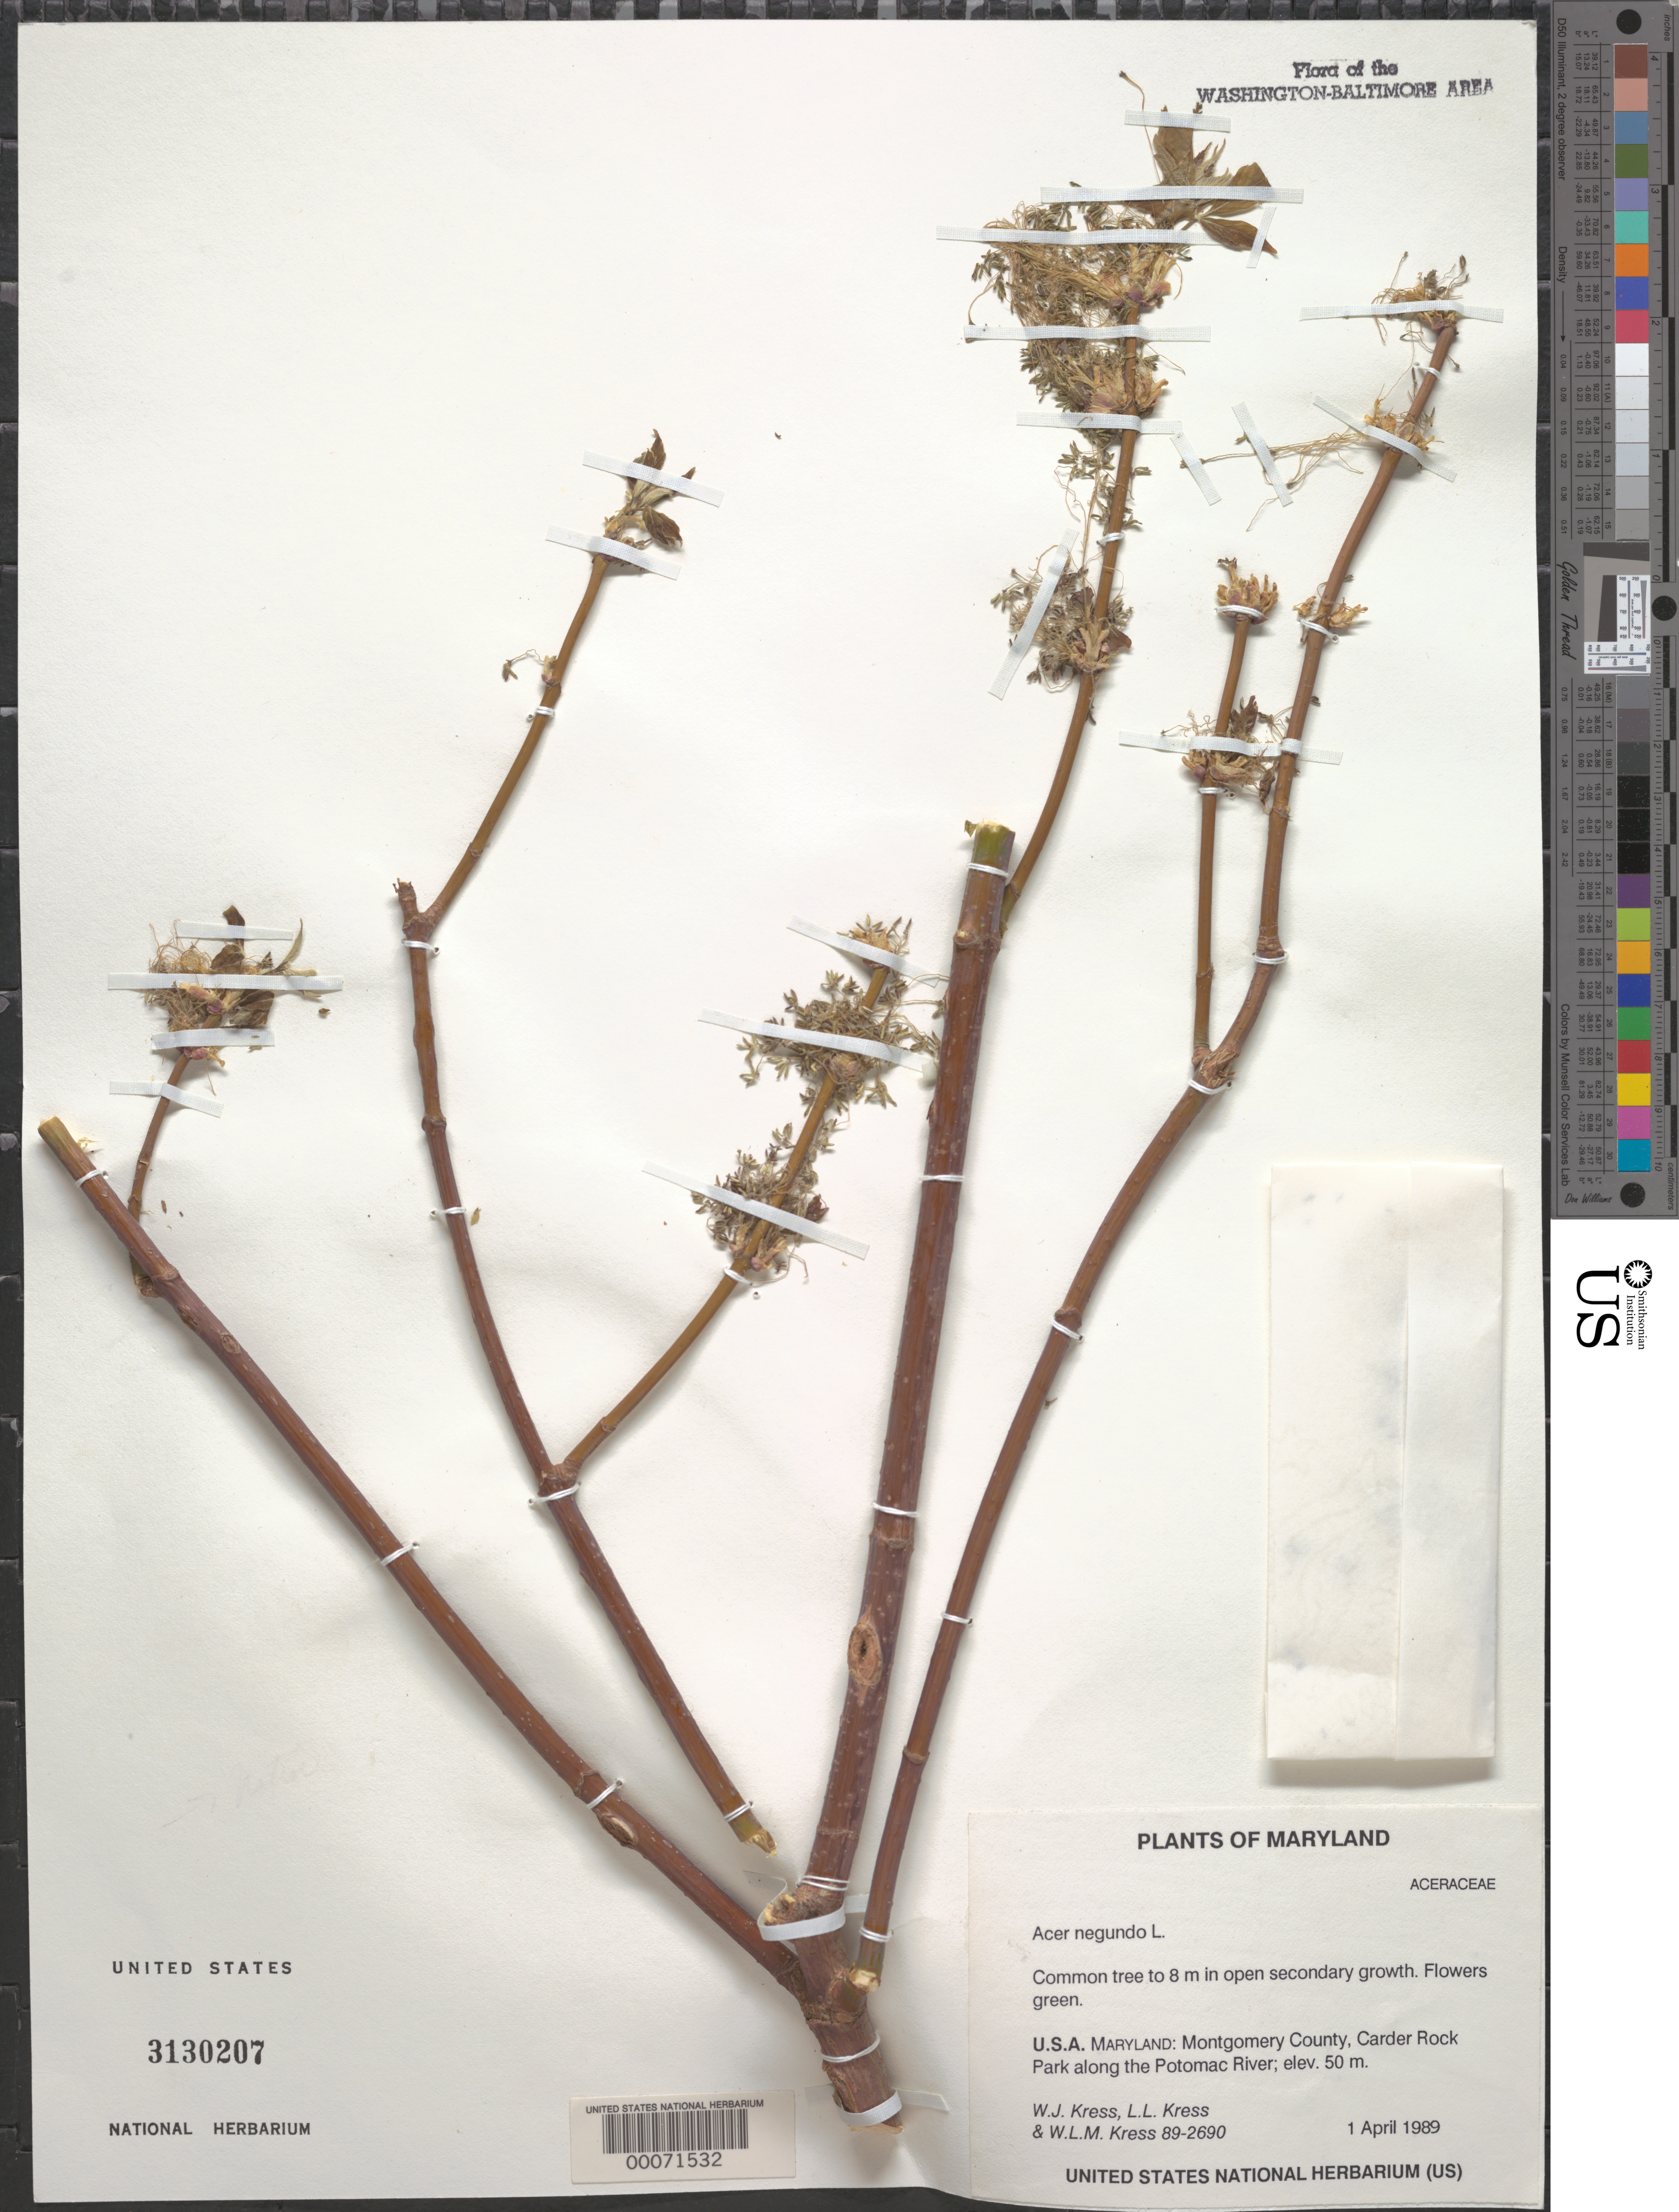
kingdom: Plantae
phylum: Tracheophyta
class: Magnoliopsida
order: Sapindales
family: Sapindaceae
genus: Acer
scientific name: Acer negundo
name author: L.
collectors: W. J. Kress, L. L. Kress & W. L. M. Kress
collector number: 89-2690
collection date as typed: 01 Apr 1989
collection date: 1989-04-01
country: United States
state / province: Maryland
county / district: Montgomery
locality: Carderock Park along Potomac River C. & O. Canal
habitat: In open secondary growth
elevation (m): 50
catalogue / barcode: US 3130207